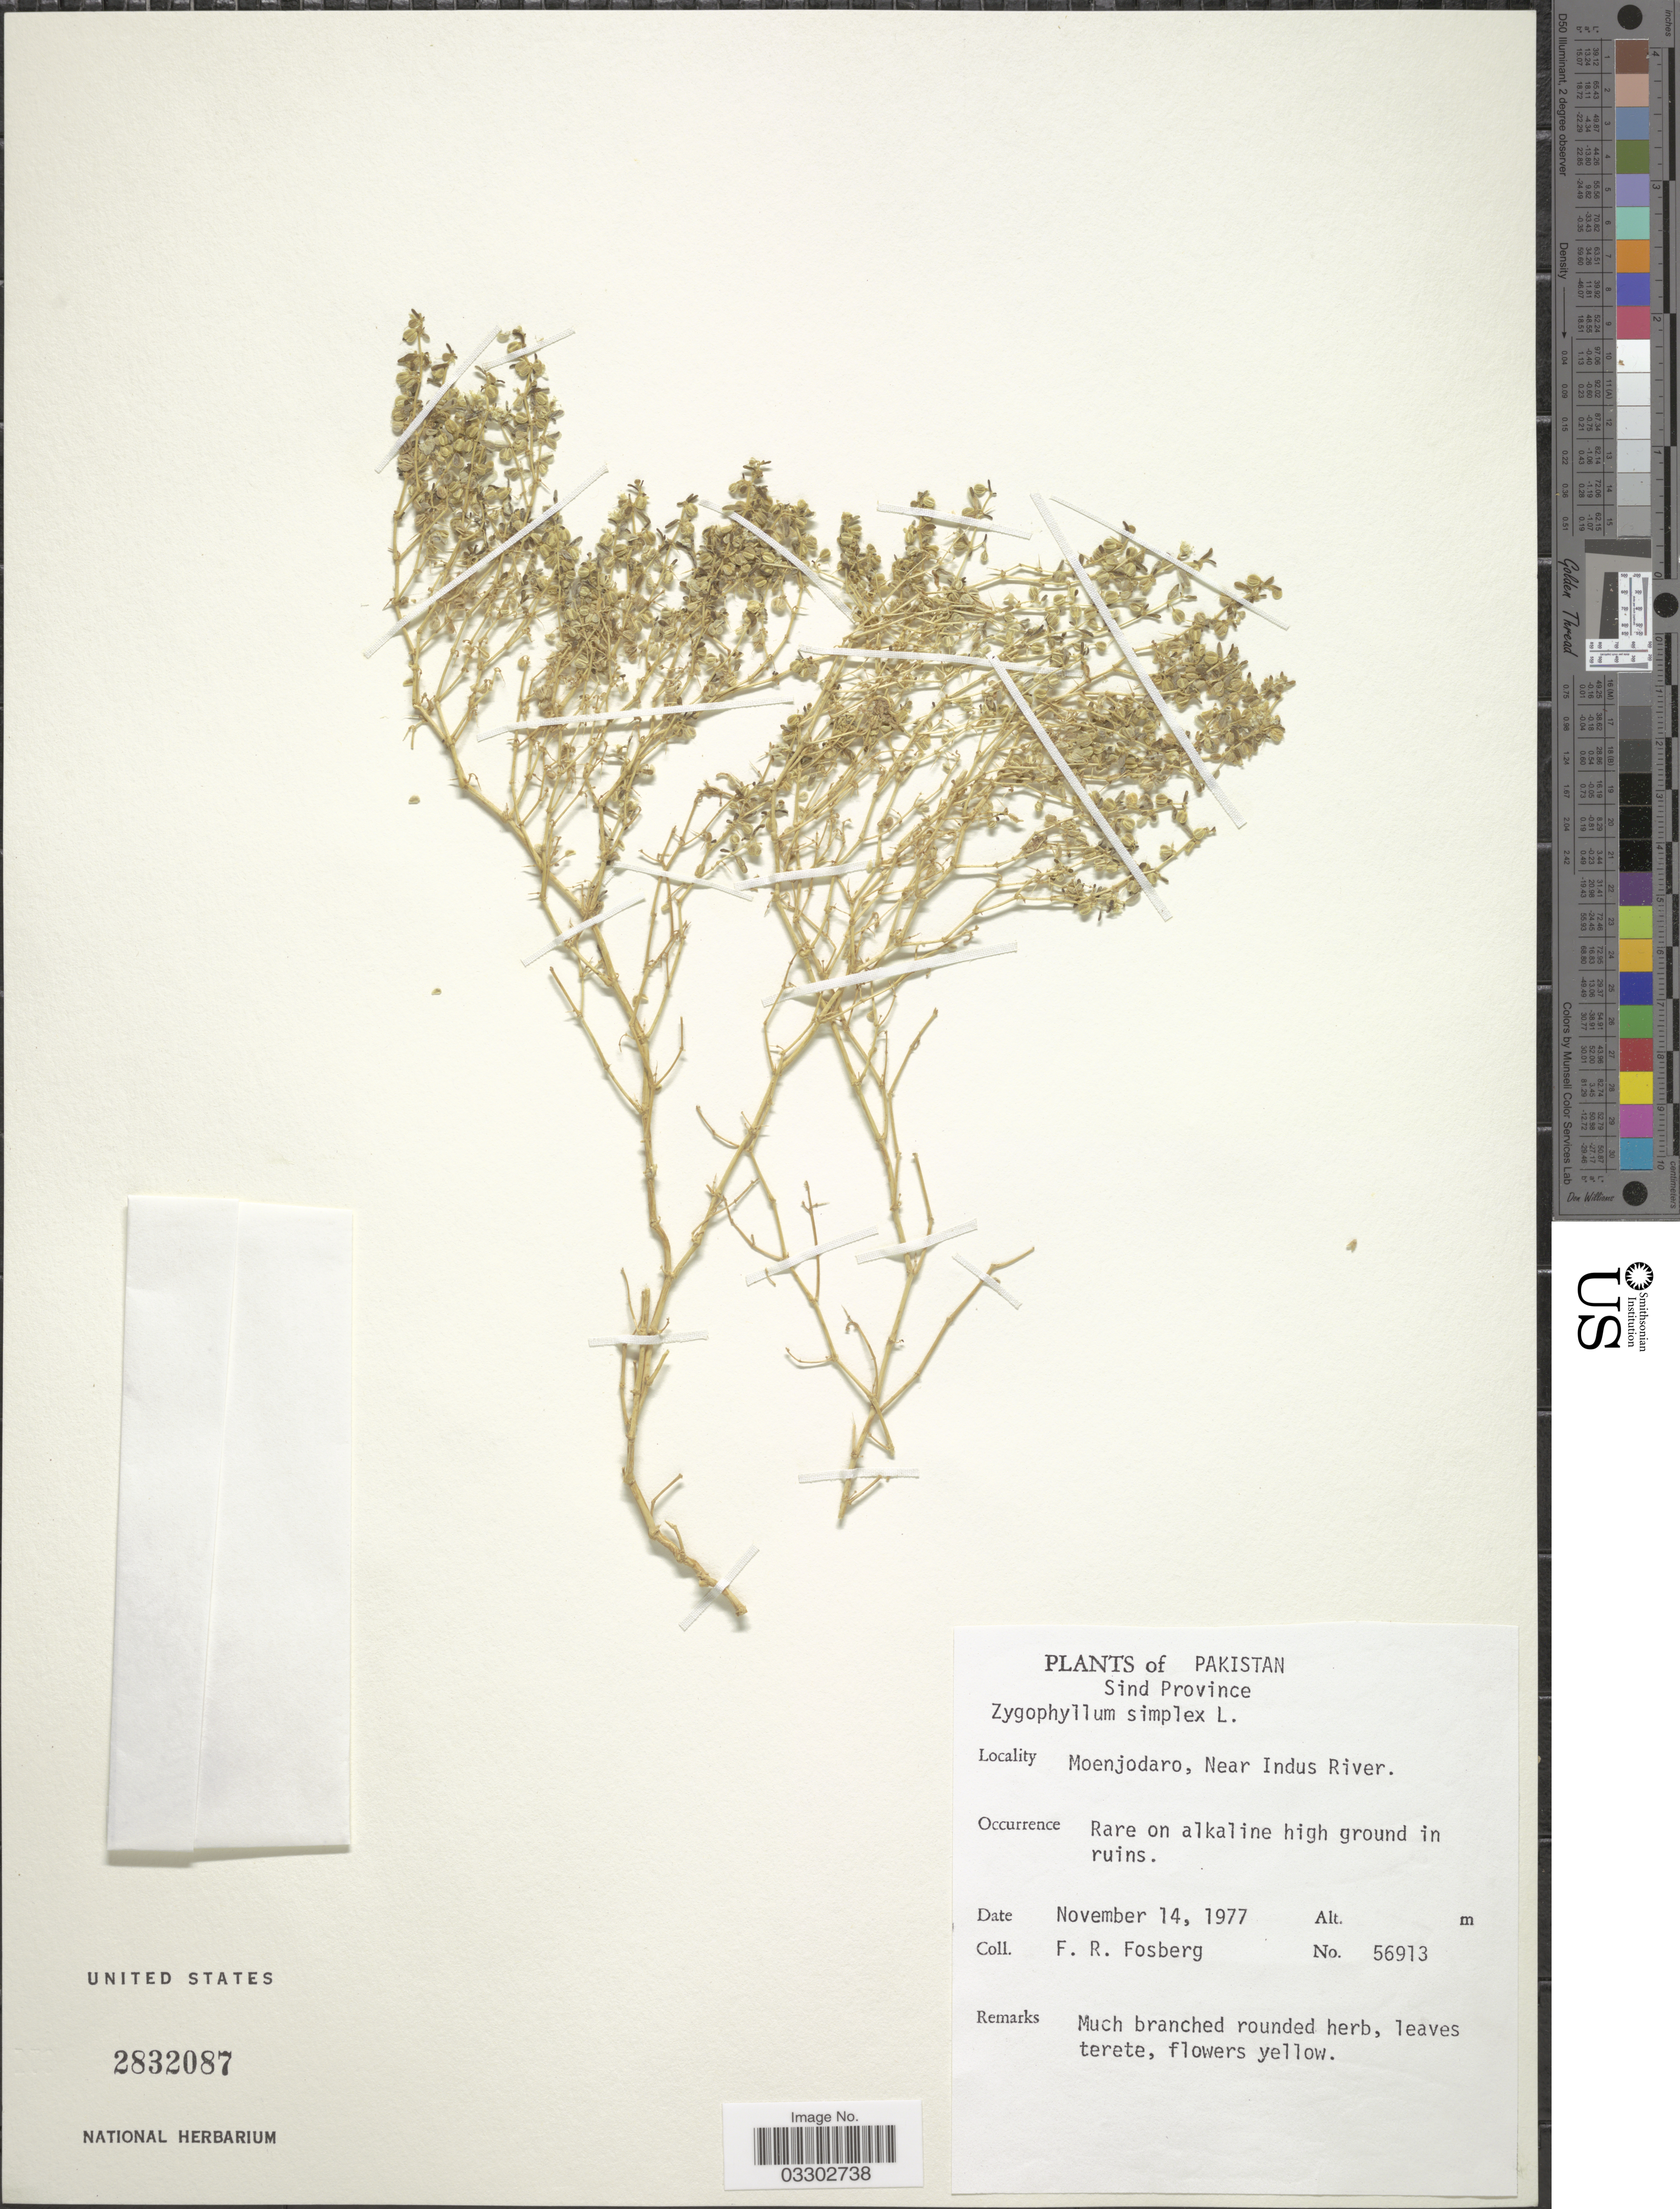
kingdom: Plantae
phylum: Tracheophyta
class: Magnoliopsida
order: Zygophyllales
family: Zygophyllaceae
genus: Zygophyllum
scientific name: Zygophyllum simplex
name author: L.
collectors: F. R. Fosberg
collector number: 56913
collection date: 1977-11-14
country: Pakistan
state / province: Sindh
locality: Sind Province. Moenjodaro, Near Indus River.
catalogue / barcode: US 2832087